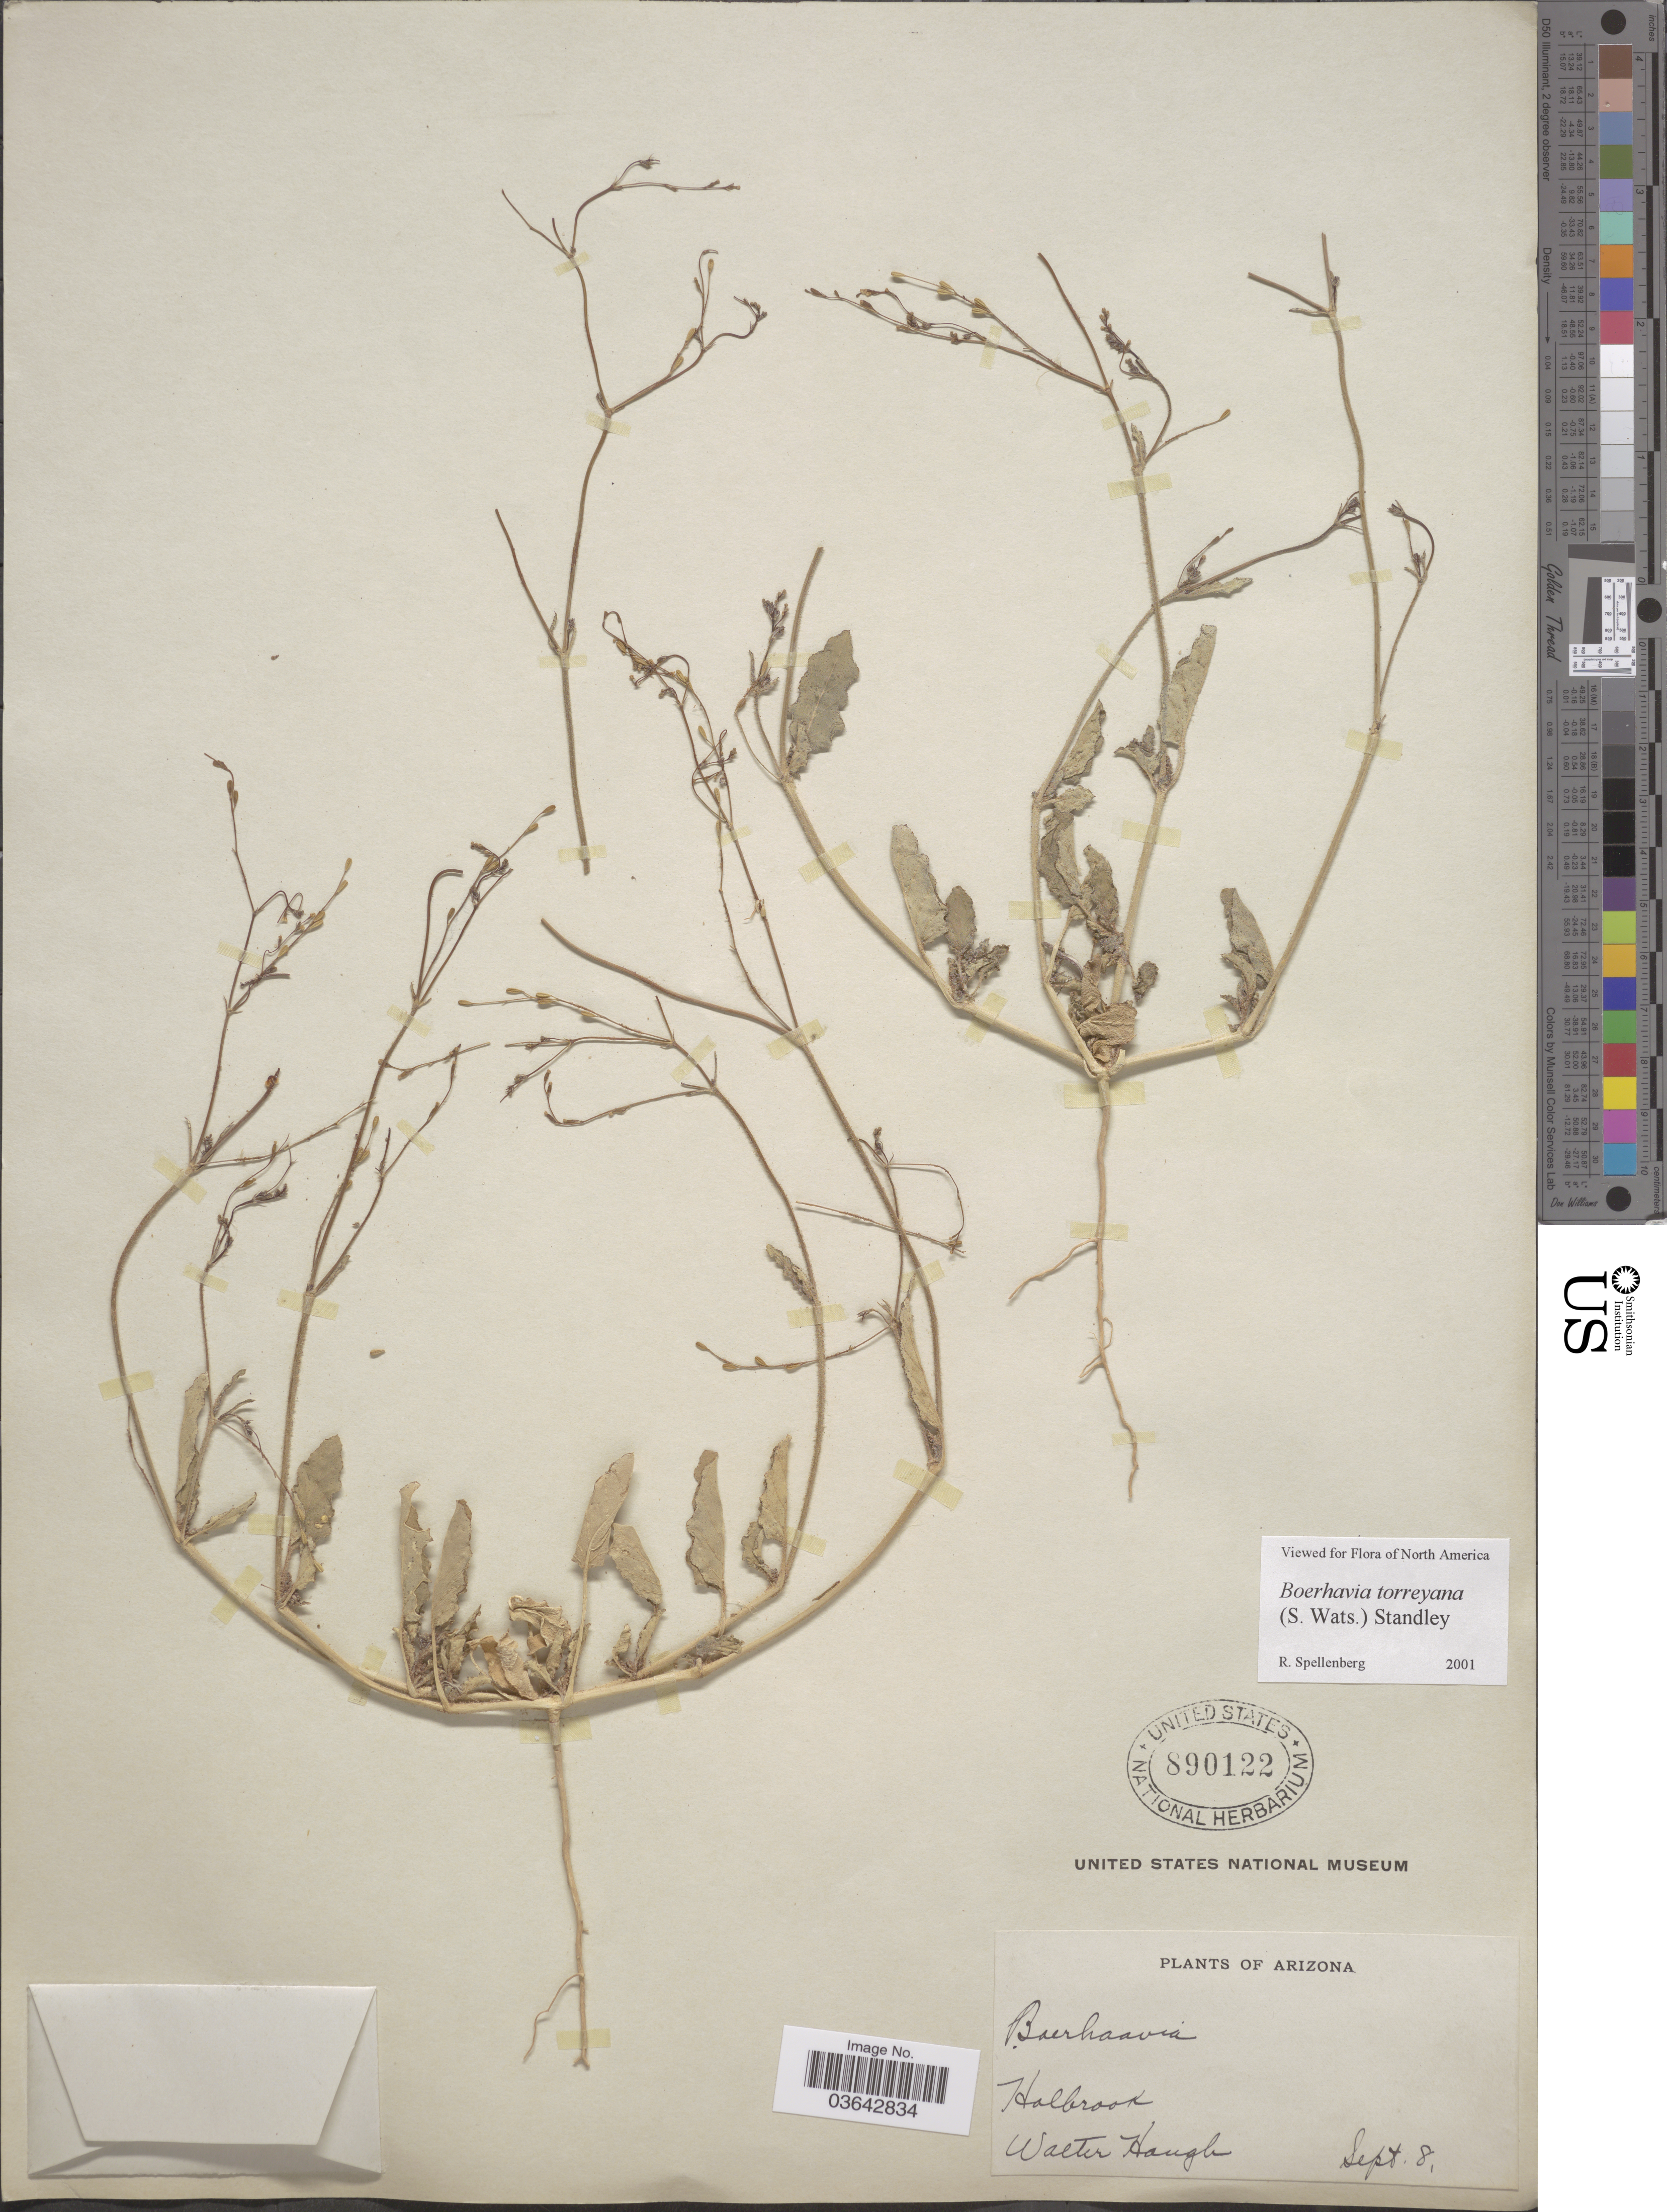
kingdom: Plantae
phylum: Tracheophyta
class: Magnoliopsida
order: Caryophyllales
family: Nyctaginaceae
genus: Boerhavia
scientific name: Boerhavia torreyana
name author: (S. Watson) Standl.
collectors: W. Haugh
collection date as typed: Transcribed d/m/y: /9/8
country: United States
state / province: Arizona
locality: Holbrook.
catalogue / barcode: US 890122